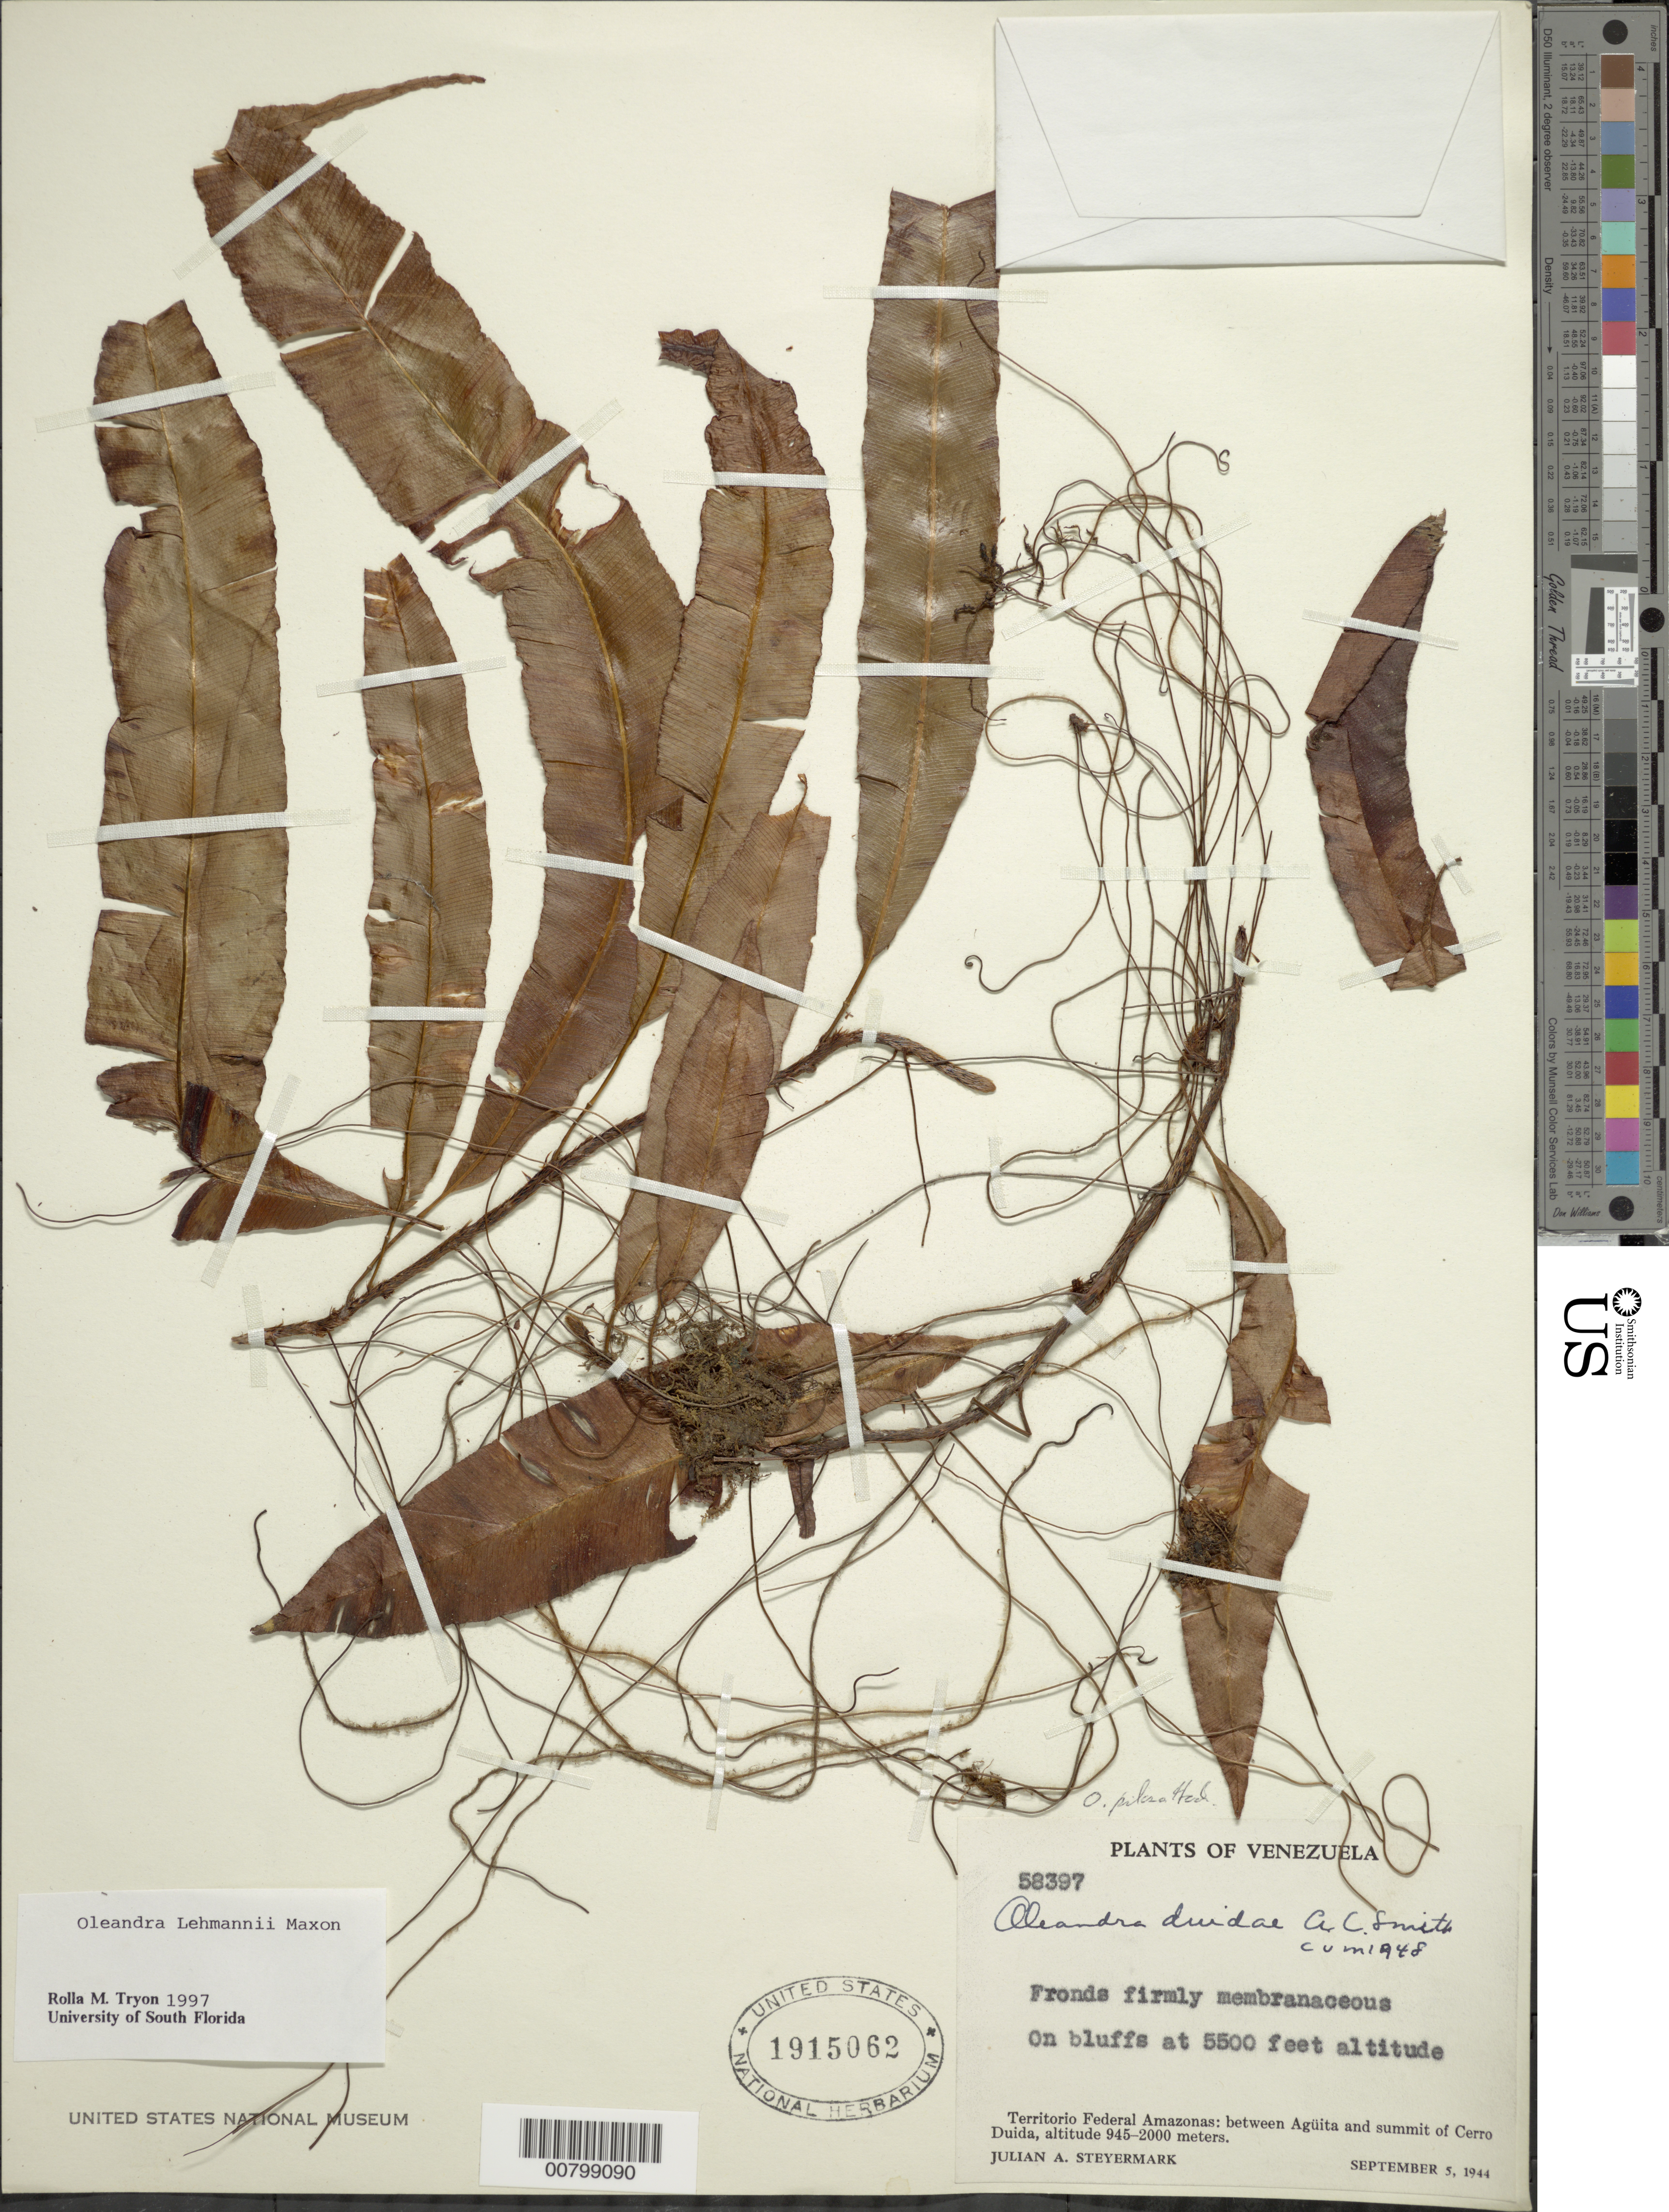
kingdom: Plantae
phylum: Tracheophyta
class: Polypodiopsida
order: Polypodiales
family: Oleandraceae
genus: Oleandra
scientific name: Oleandra duidae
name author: A.C. Sm.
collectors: J. Steyermark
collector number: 58397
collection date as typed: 5-Sep-44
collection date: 1944-09-05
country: Venezuela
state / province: Amazonas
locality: Aguita to summit of Cerro Duida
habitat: Bluffs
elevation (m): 1676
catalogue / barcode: US 1915062